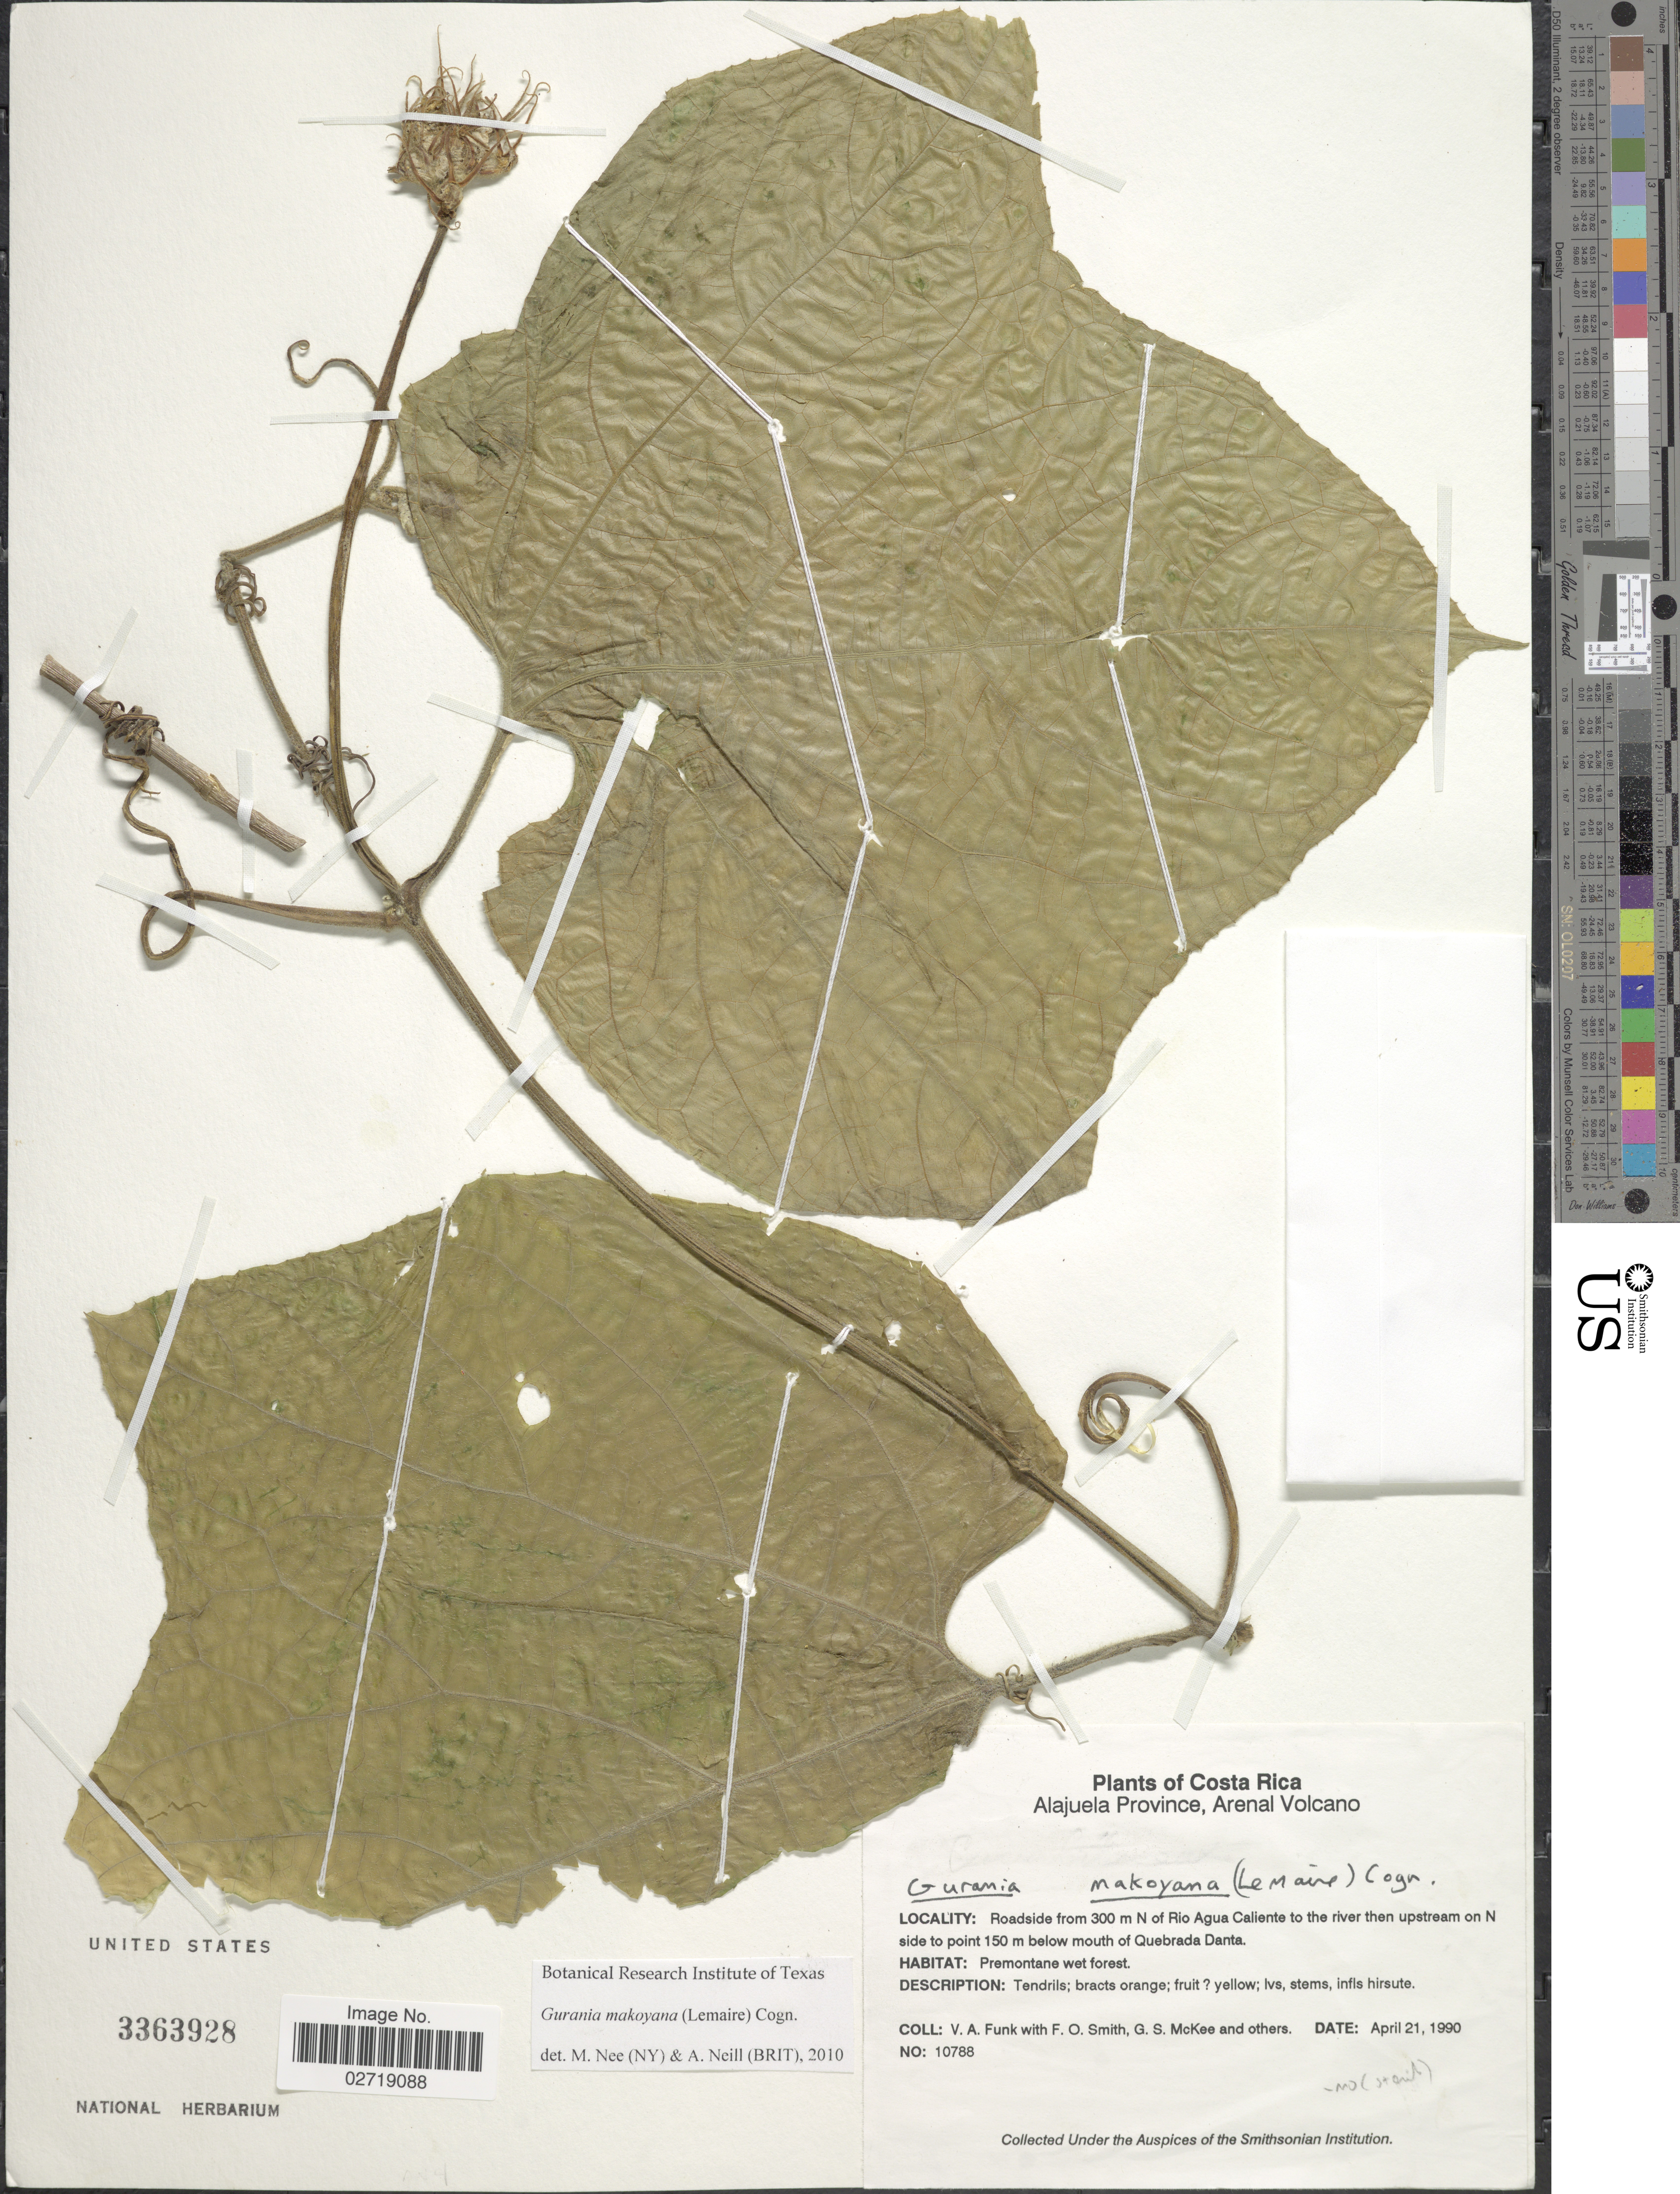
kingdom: Plantae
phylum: Tracheophyta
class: Magnoliopsida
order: Cucurbitales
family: Cucurbitaceae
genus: Gurania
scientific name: Gurania makoyana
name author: (Lem.) Cogn.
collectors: V. Funk, F. Smith, G. S. McKee & et al.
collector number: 10788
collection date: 1990-04-21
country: Costa Rica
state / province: Alajuela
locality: Arenal Volcano. Roadside from 300 m N of Rio Agua Caliente to the river then upstream on N side to point 150 m below mouth of Quebrada Danta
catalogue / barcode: US 3363928